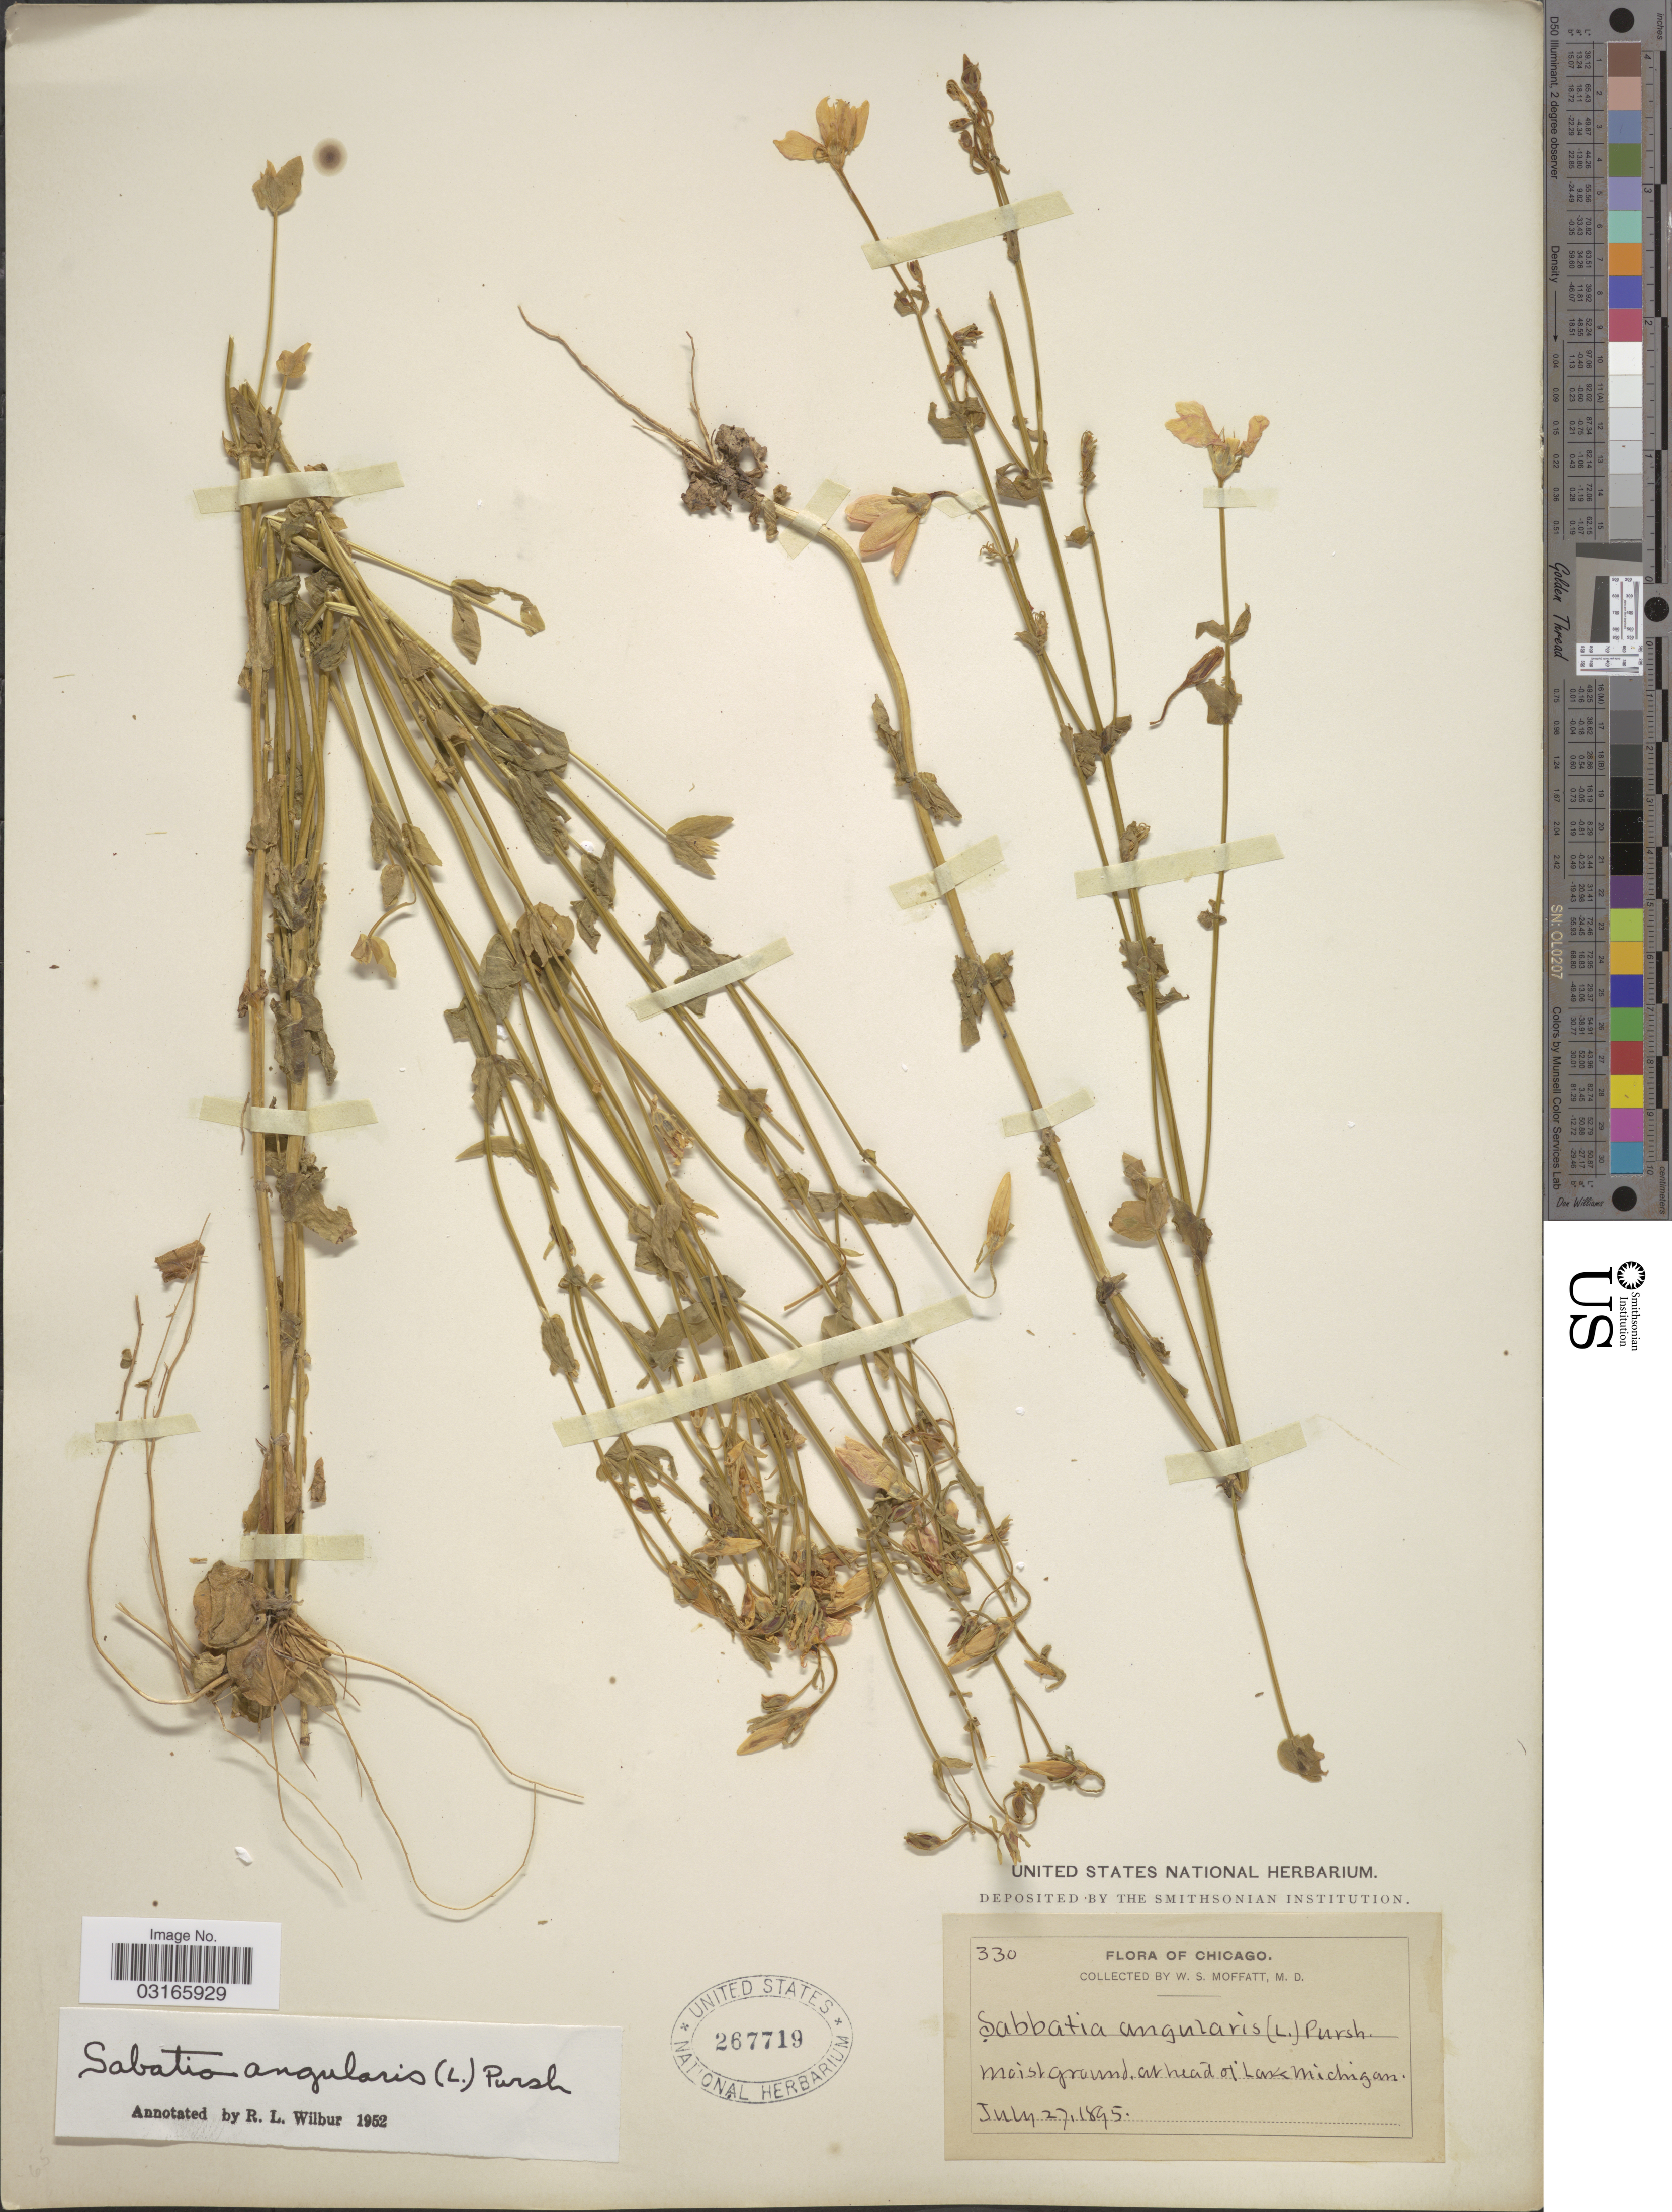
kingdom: Plantae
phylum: Tracheophyta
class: Magnoliopsida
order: Gentianales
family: Gentianaceae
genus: Sabatia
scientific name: Sabatia angularis (L.) Pursh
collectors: W. Moffatt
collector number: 330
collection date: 1895-07-27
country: United States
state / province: Michigan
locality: Chicago, Moist ground, at head of Lake Michigan.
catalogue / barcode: US 267719